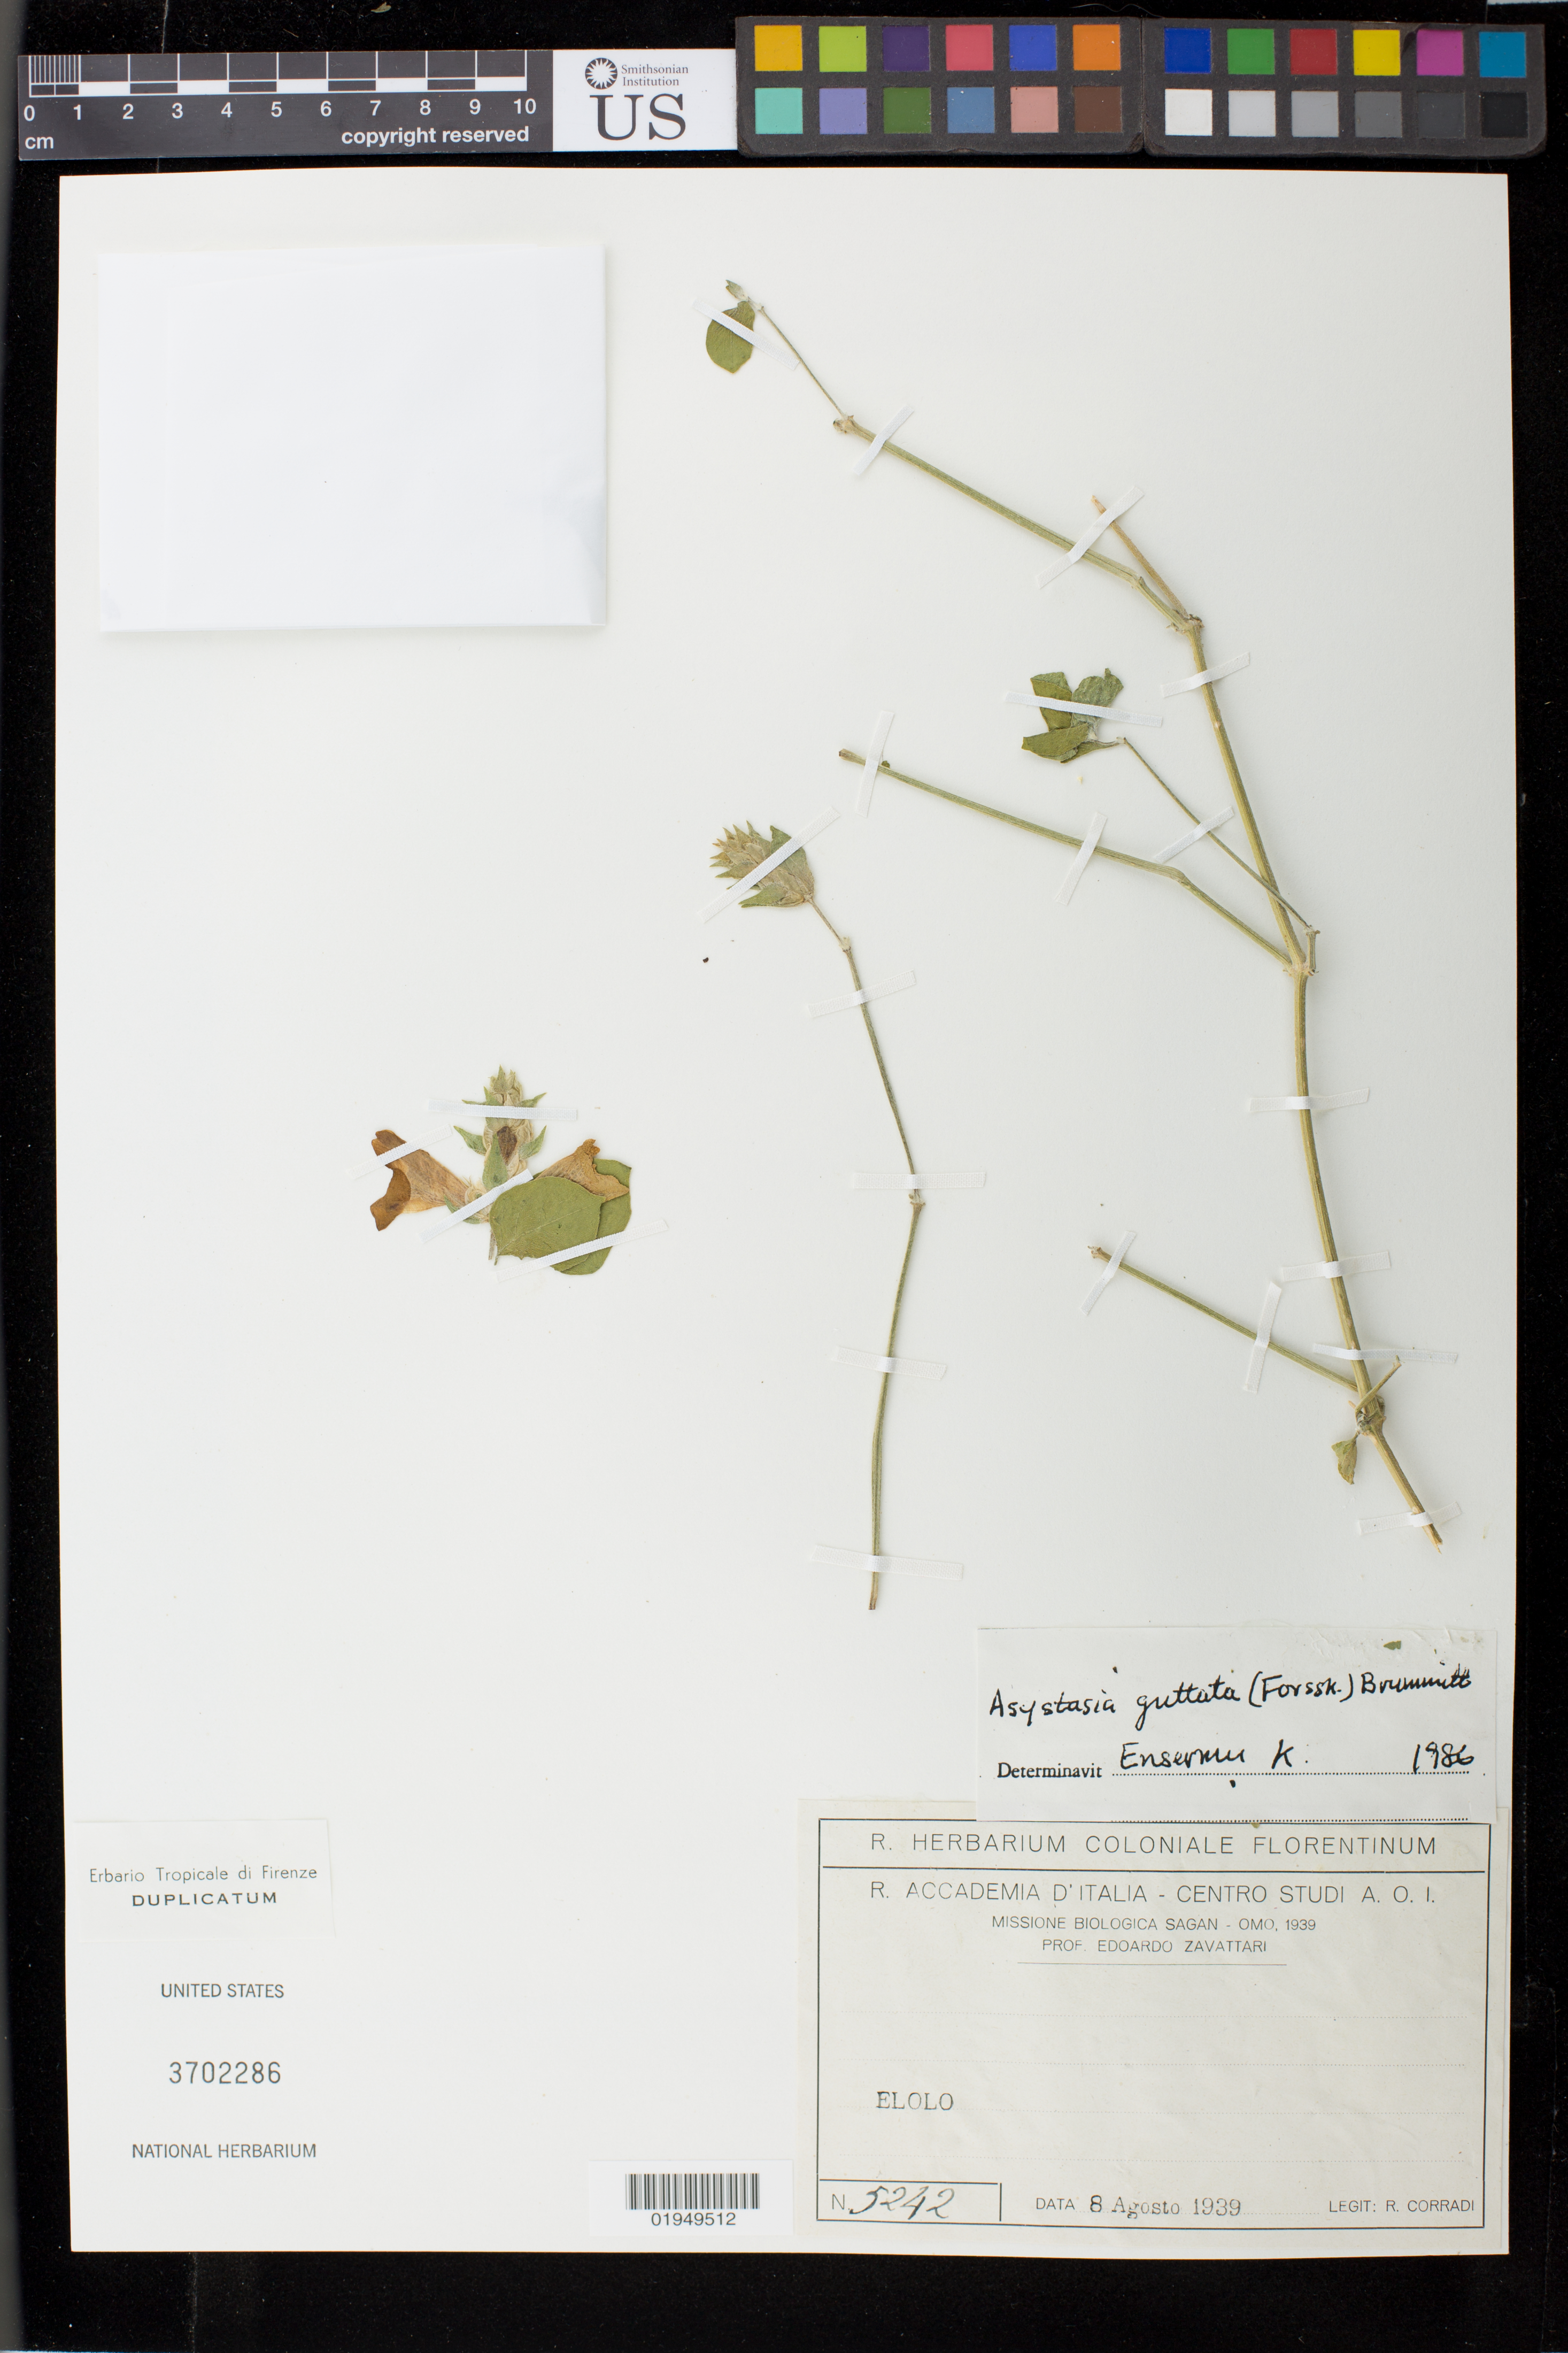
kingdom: Plantae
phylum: Tracheophyta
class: Magnoliopsida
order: Lamiales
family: Acanthaceae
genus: Asystasia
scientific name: Asystasia guttata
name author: (Forssk.) Brummitt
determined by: Ensermu, K.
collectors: R. Corradi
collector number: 5242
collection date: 1939-08-08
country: Congo, Republic of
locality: Elolo.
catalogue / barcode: US 3702286